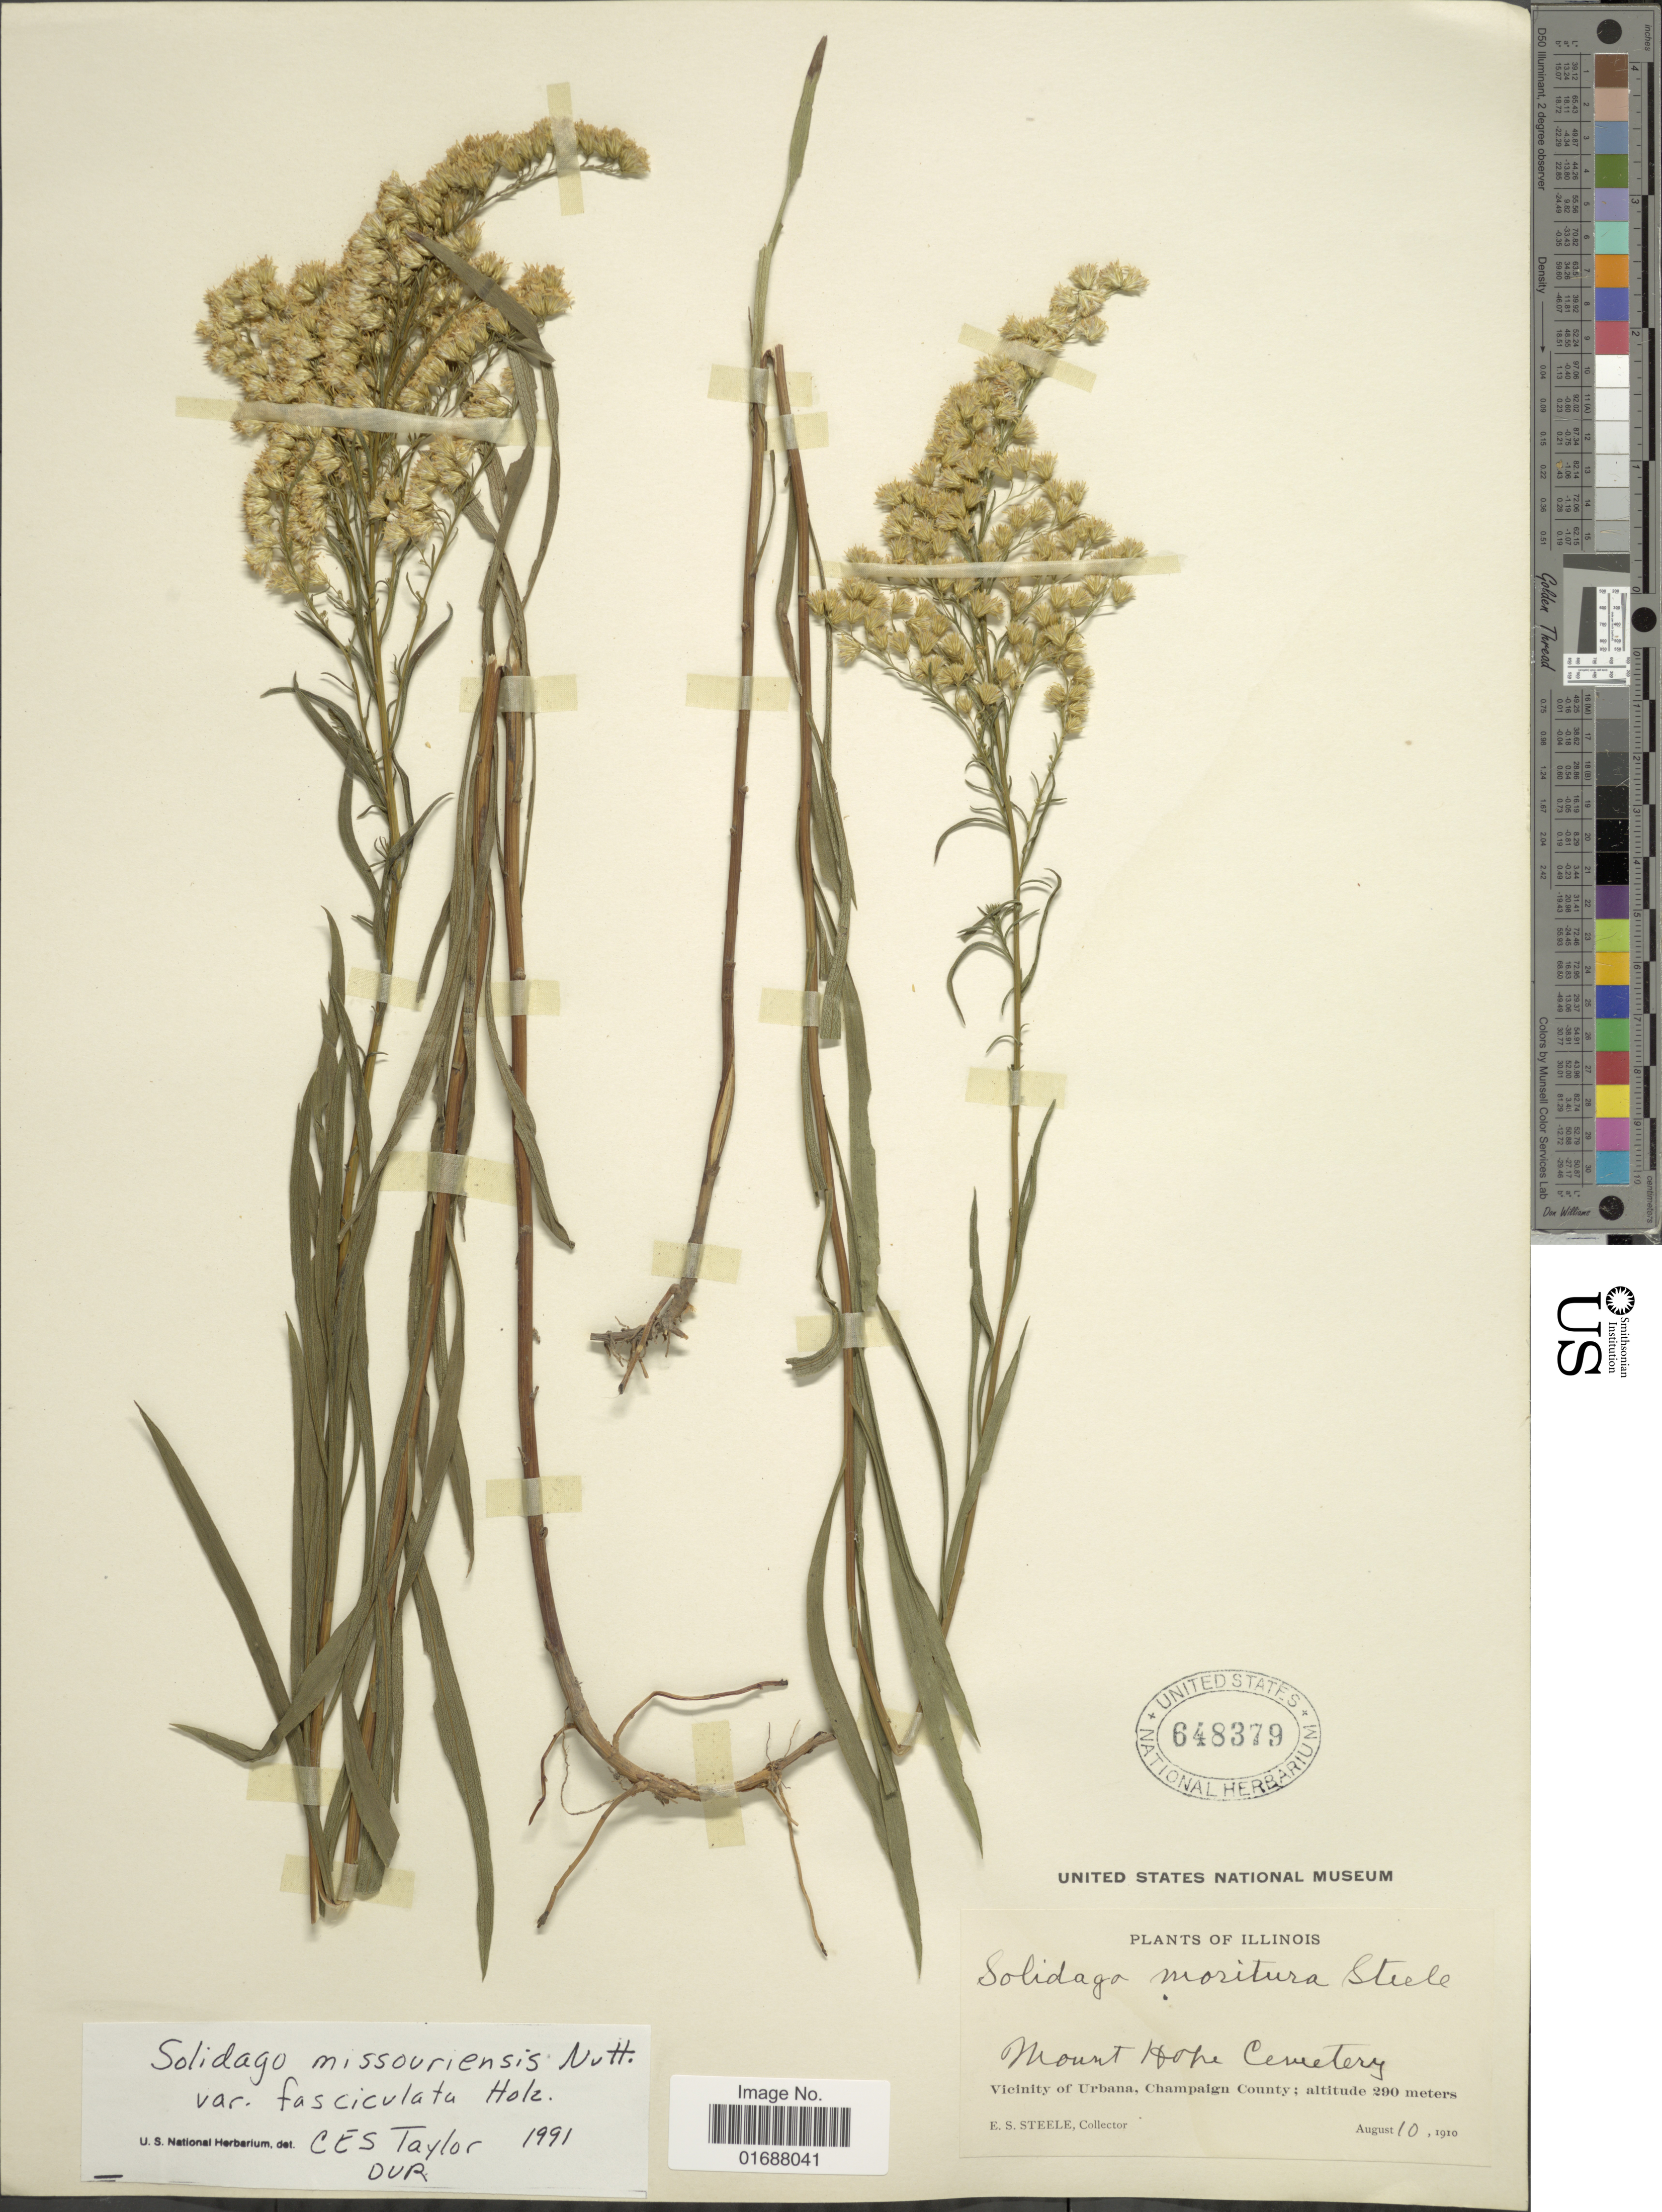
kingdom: Plantae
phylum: Tracheophyta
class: Magnoliopsida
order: Asterales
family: Asteraceae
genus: Solidago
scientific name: Solidago missouriensis var. fasciculata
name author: Holz.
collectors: E. Steele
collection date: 1910-08-10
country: United States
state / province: Illinois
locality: Mount Hope Cemetery, Vicinity of Urbana, Champaign County.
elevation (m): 290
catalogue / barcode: US 648379